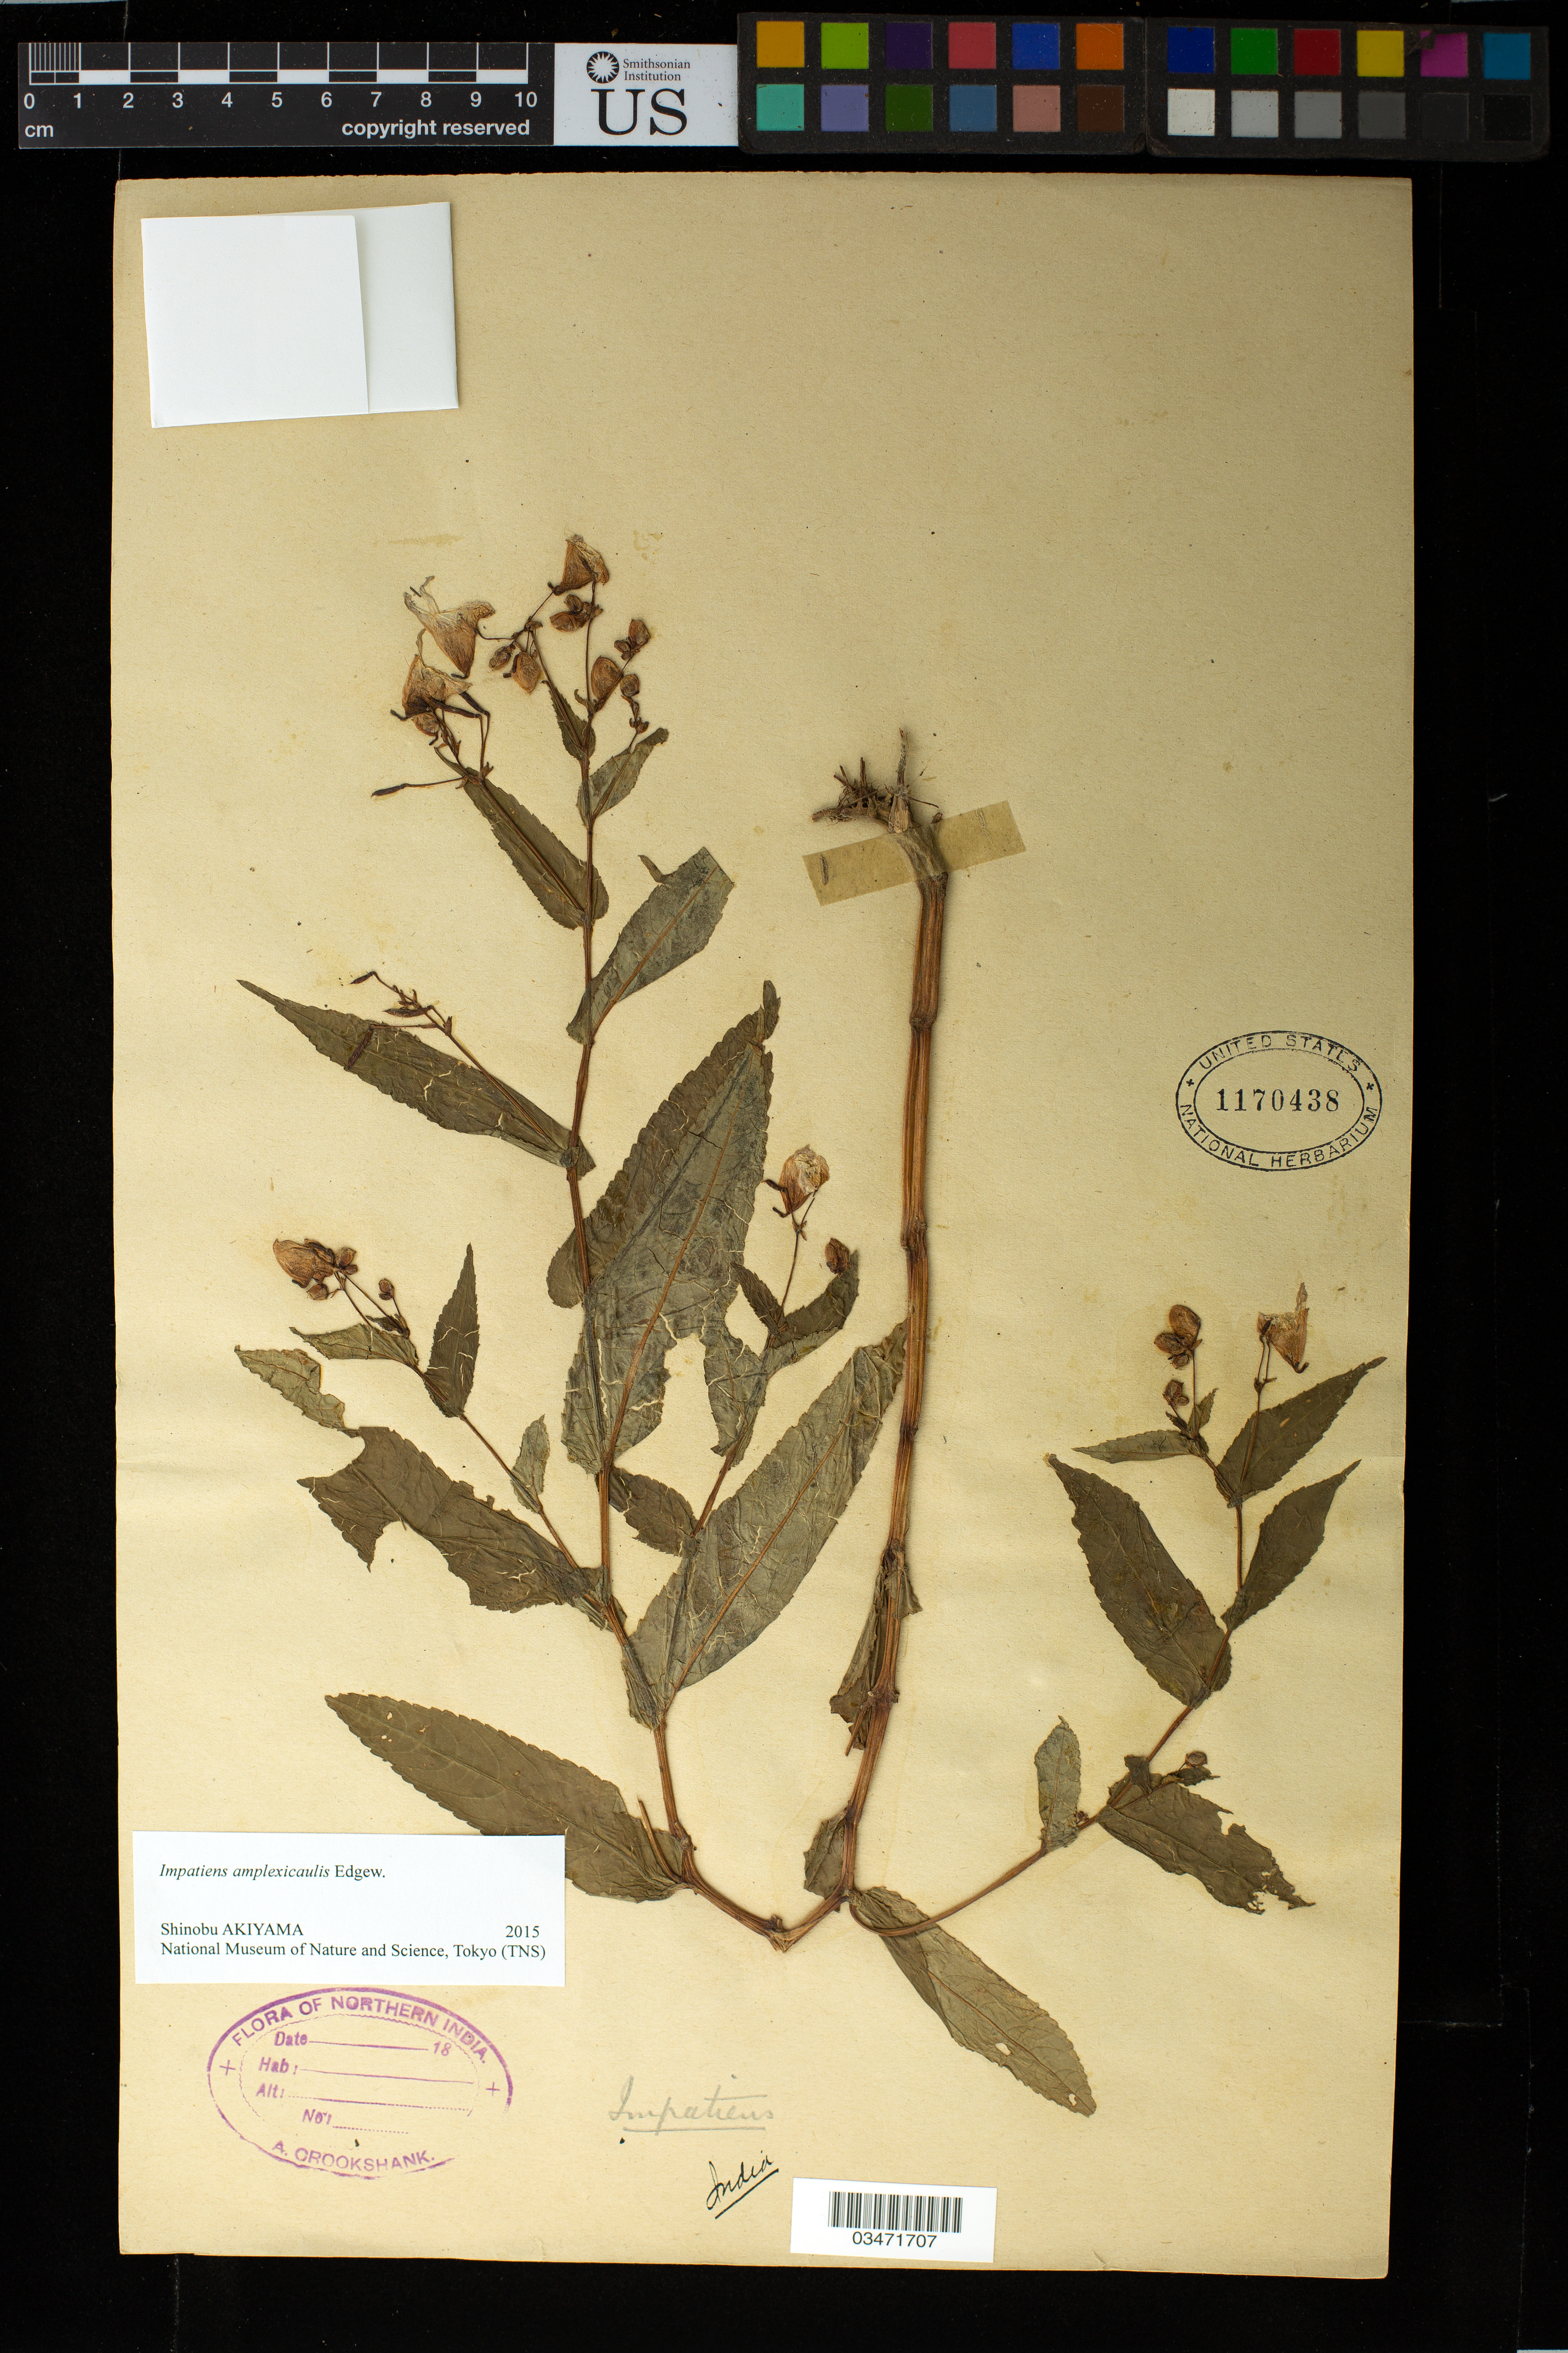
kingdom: Plantae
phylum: Tracheophyta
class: Magnoliopsida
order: Ericales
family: Balsaminaceae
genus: Impatiens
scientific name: Impatiens amplexicaulis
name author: Edgew.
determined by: Akiyama, Shinobu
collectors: A. Crookshank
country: India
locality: Northern India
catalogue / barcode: US 1170438